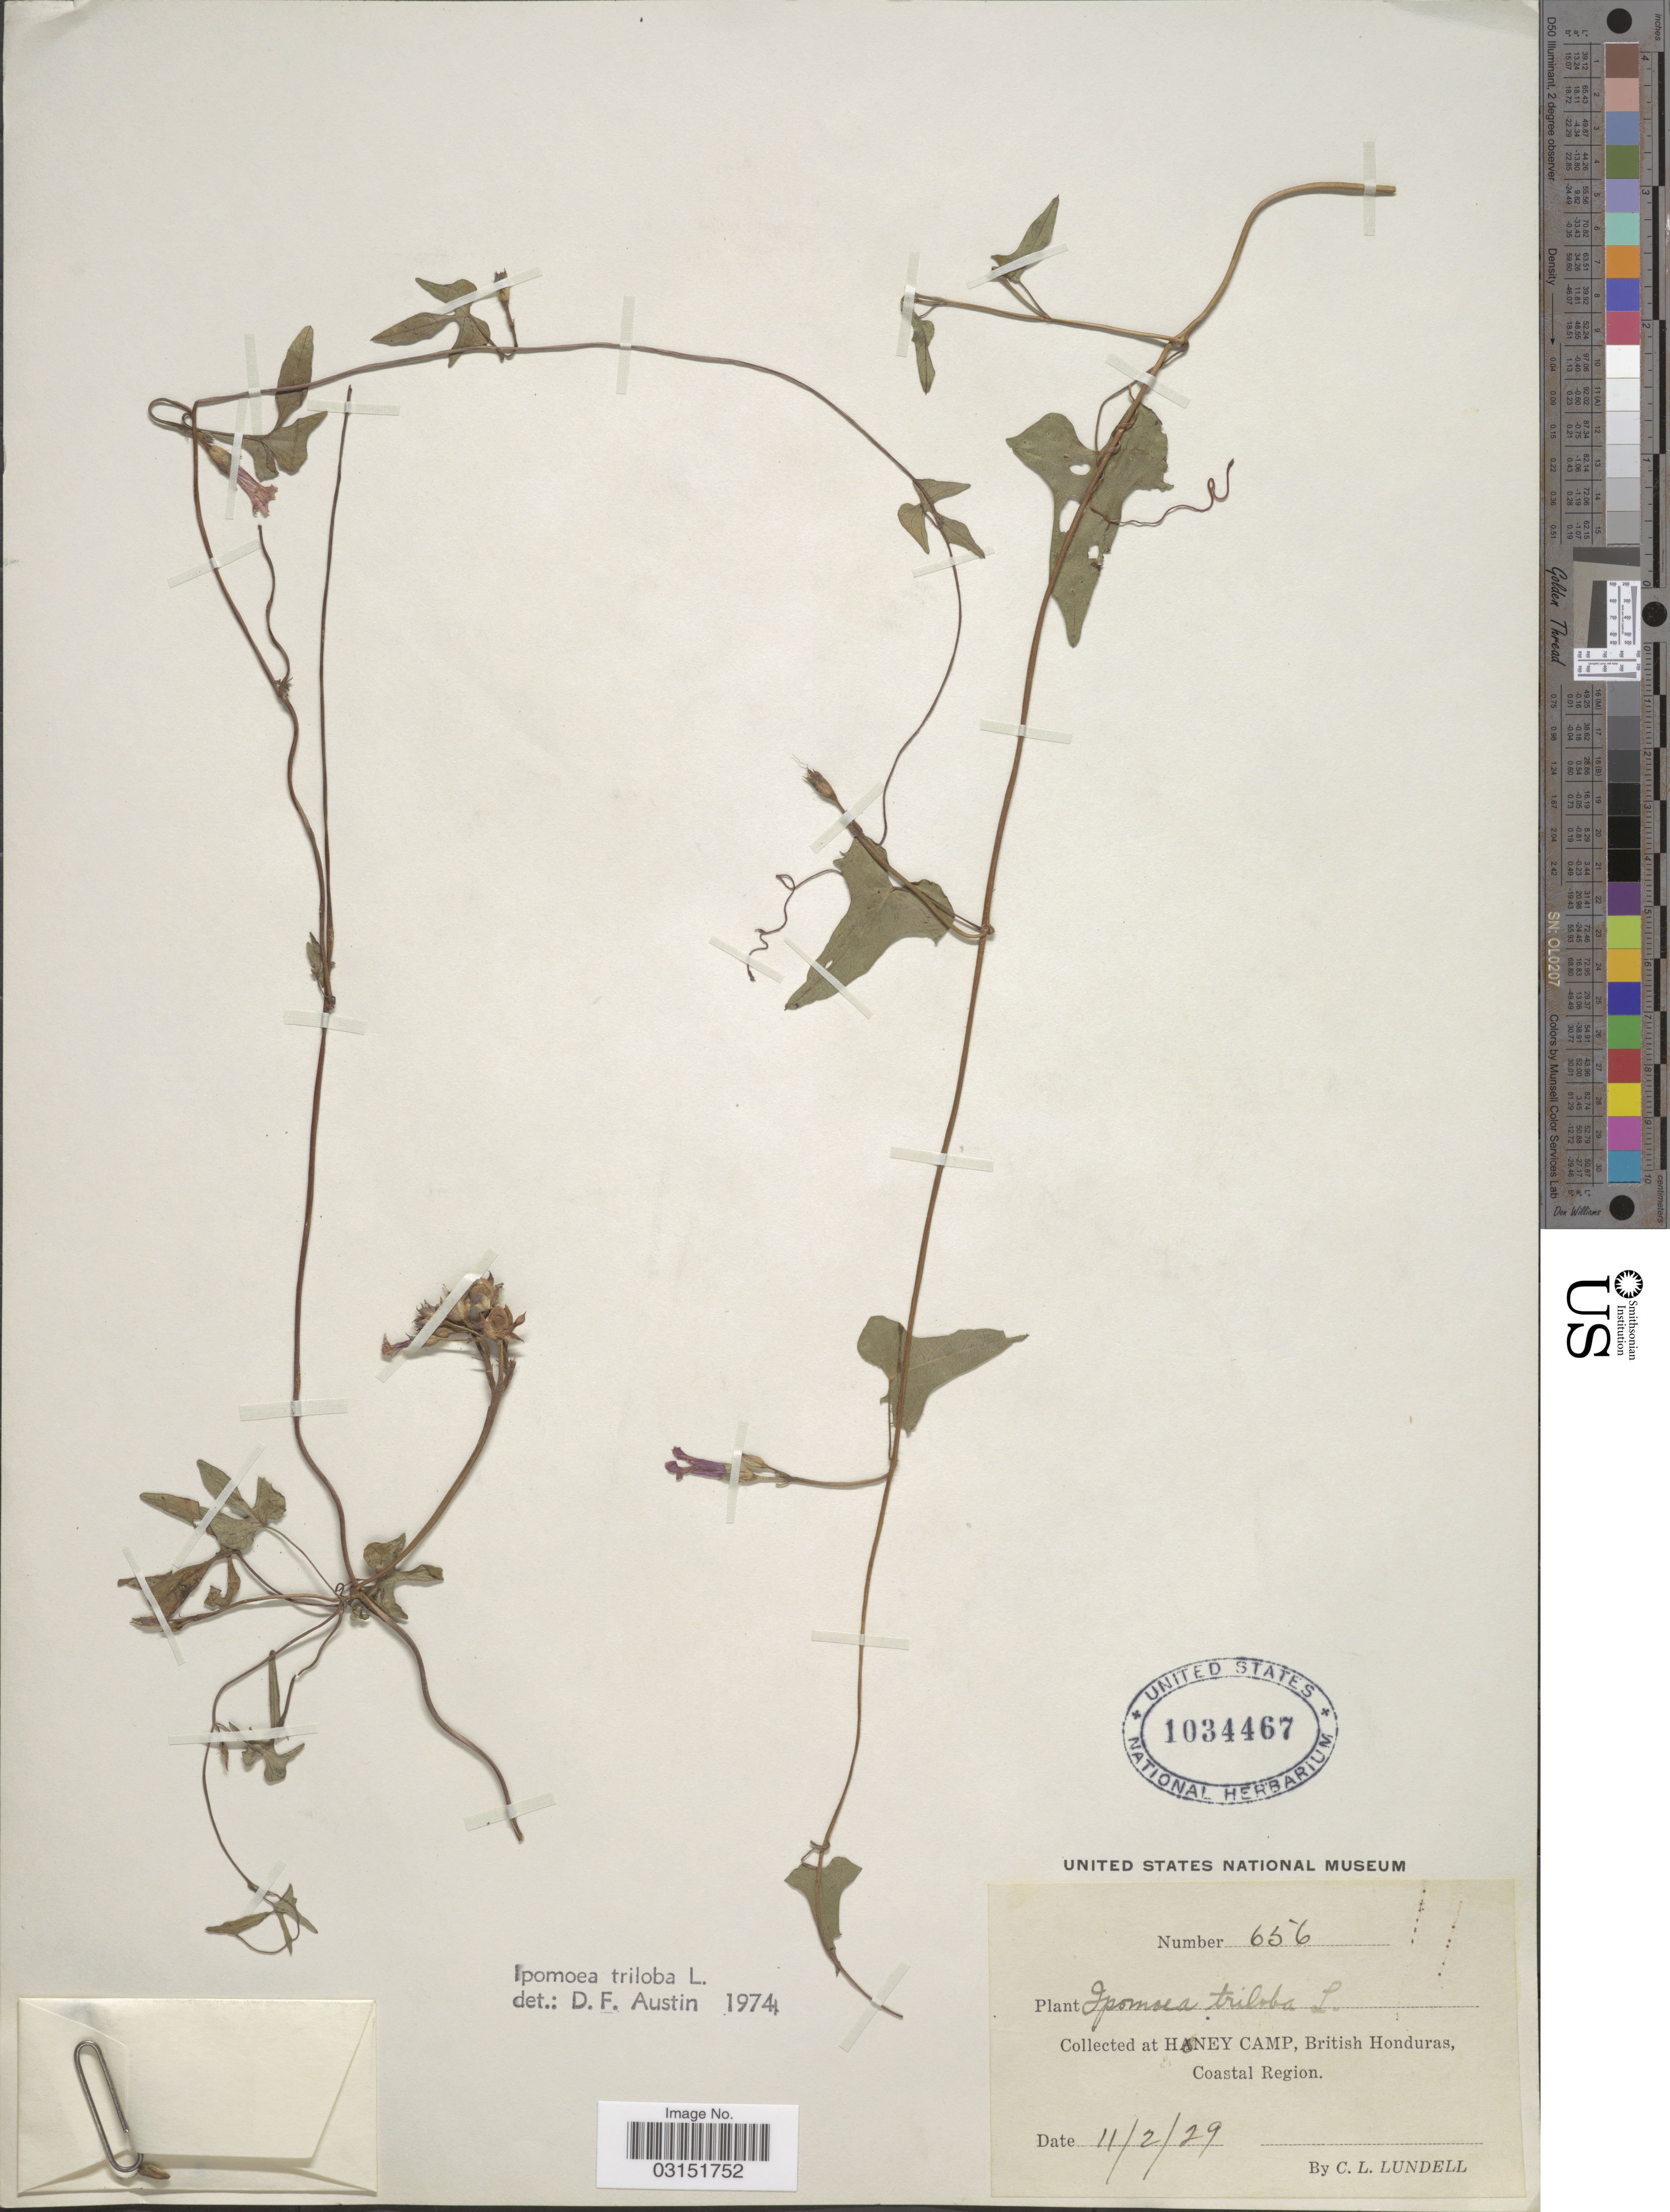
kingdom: Plantae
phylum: Tracheophyta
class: Magnoliopsida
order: Solanales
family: Convolvulaceae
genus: Ipomoea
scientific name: Ipomoea triloba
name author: L.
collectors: C. L. Lundell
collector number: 656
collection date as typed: Transcribed d/m/y: 11/2/29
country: Belize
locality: Honey Camp, British Honduras, Coastal Region.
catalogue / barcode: US 1034467